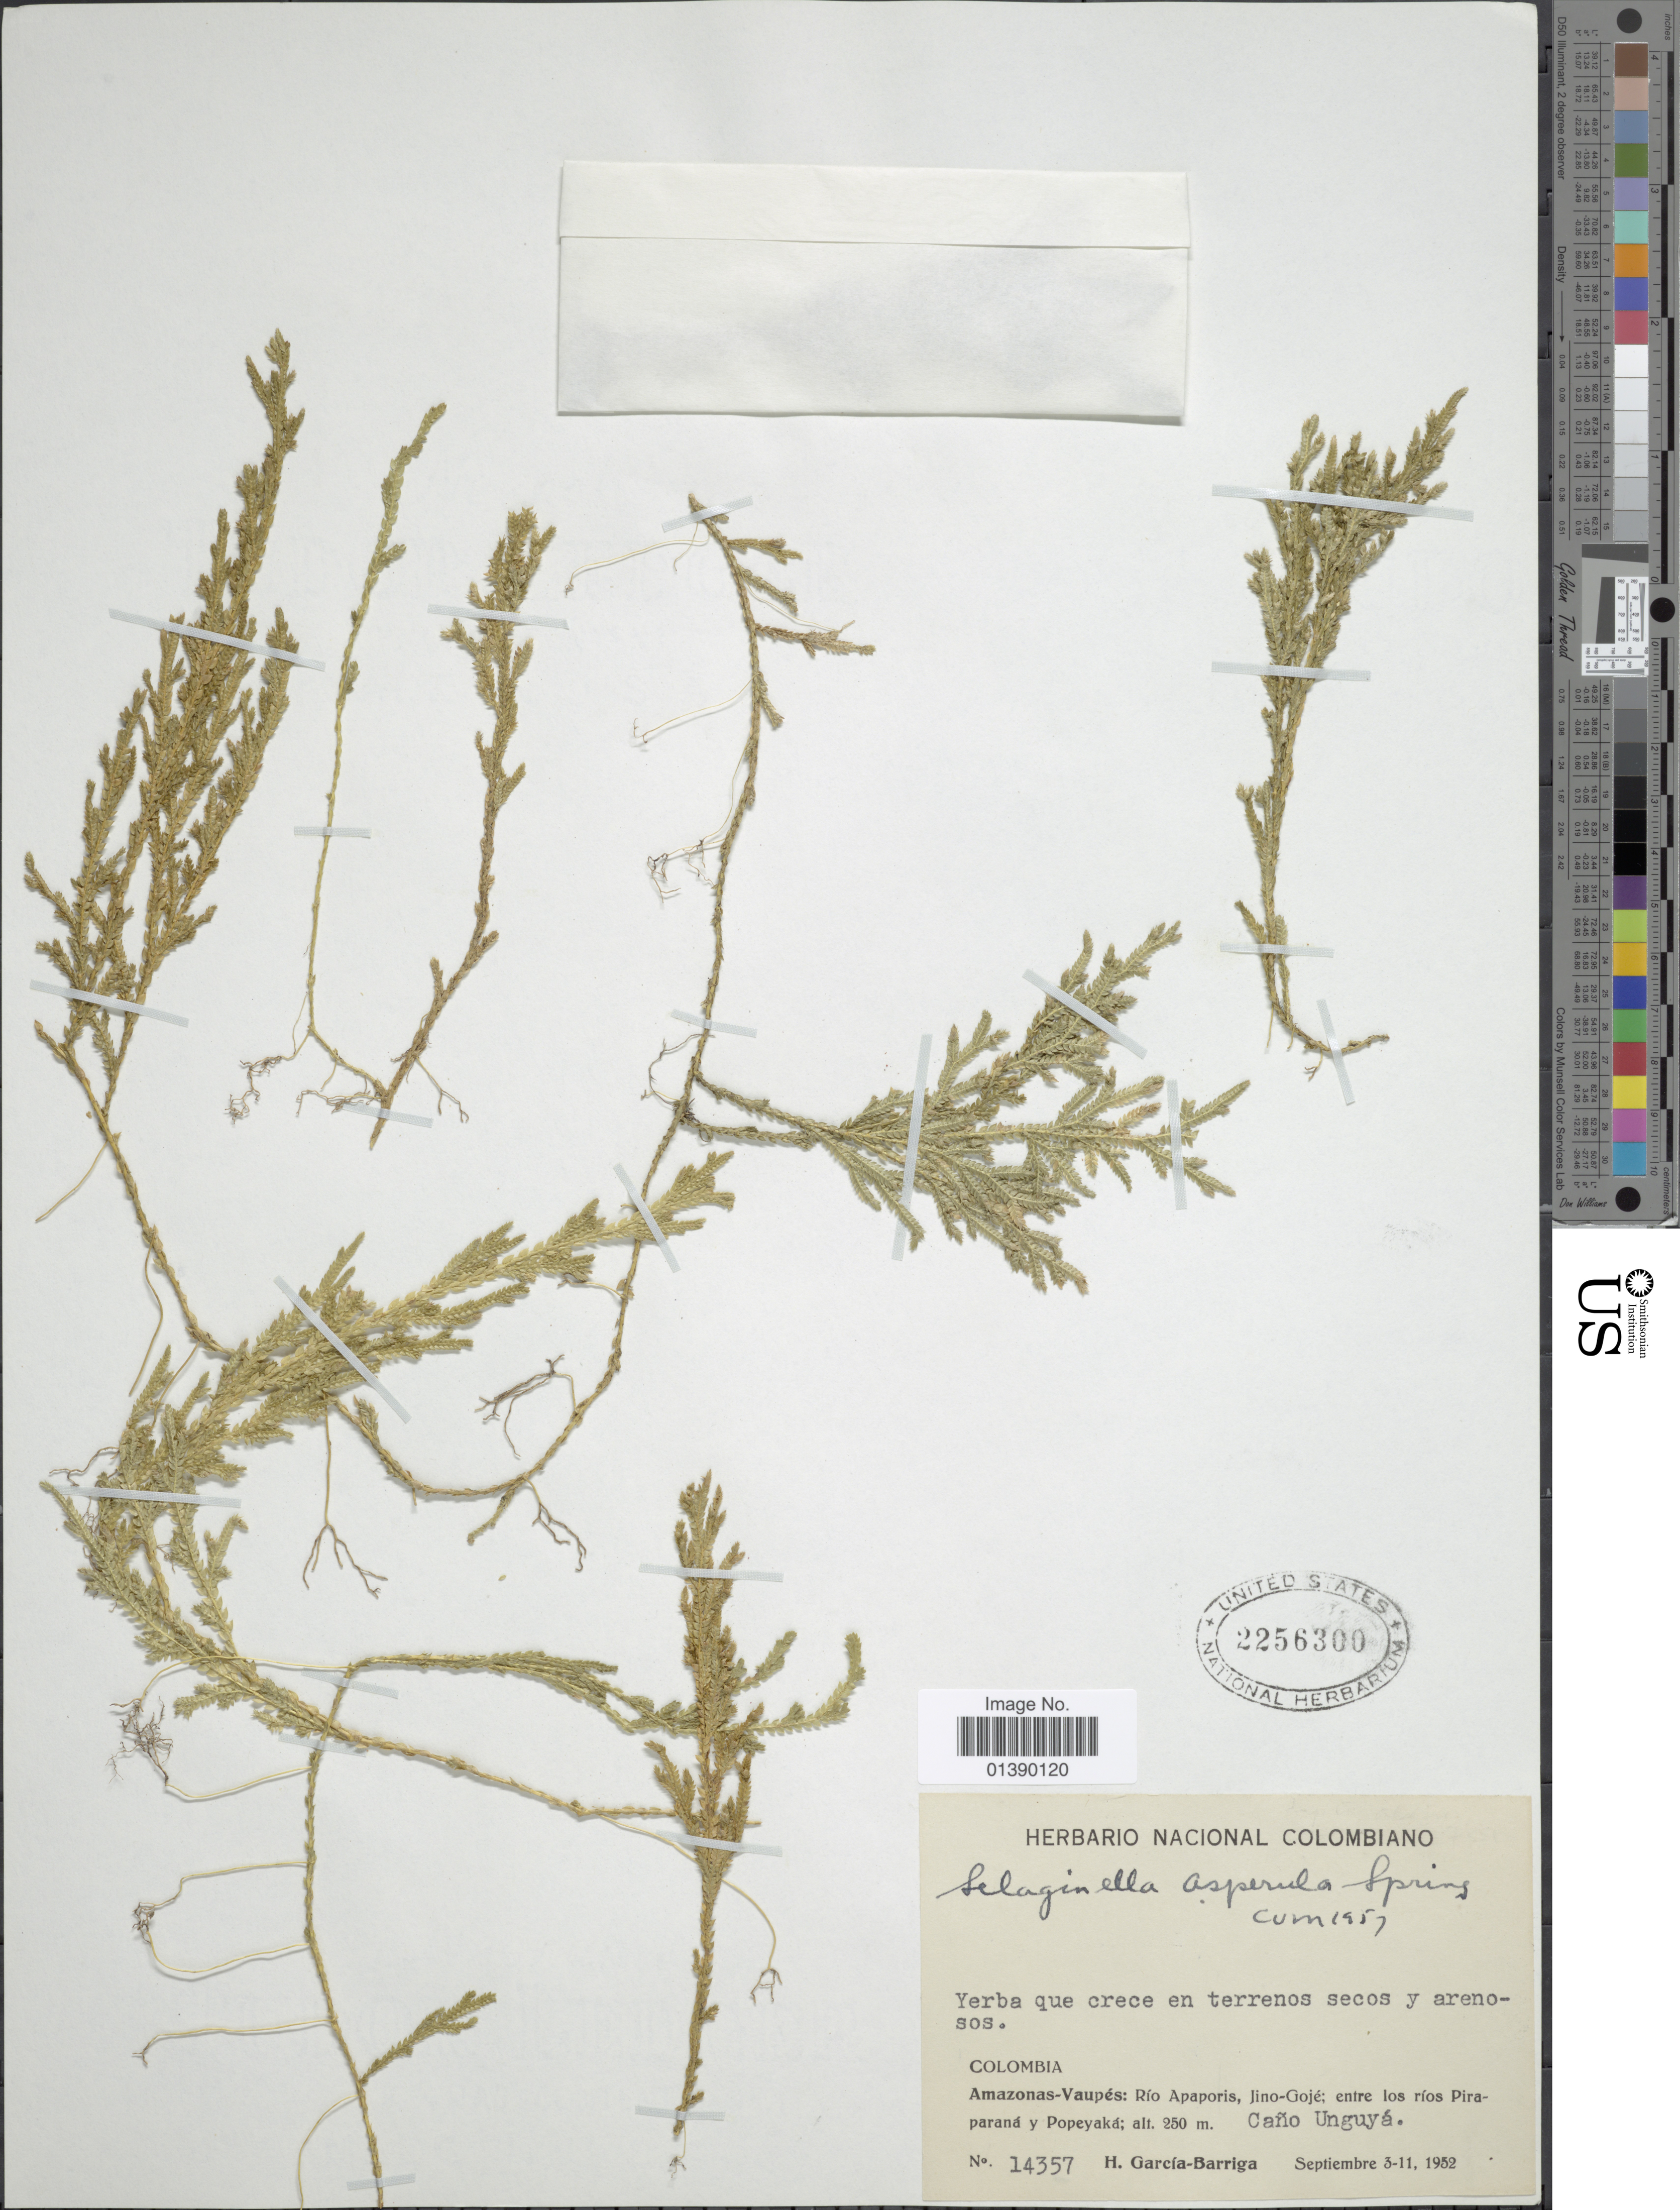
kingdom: Plantae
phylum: Tracheophyta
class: Lycopodiopsida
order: Selaginellales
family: Selaginellaceae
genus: Selaginella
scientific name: Selaginella asperula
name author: Spring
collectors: H. García Barriga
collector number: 14357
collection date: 1952-09-03/1952-09-11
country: Colombia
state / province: Amazonas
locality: Vaupés: Río Apaporis, Jino-Gojé; entre los ríos Piraparaná y Popeyaká, Caño Unguyá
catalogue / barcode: US 2256300